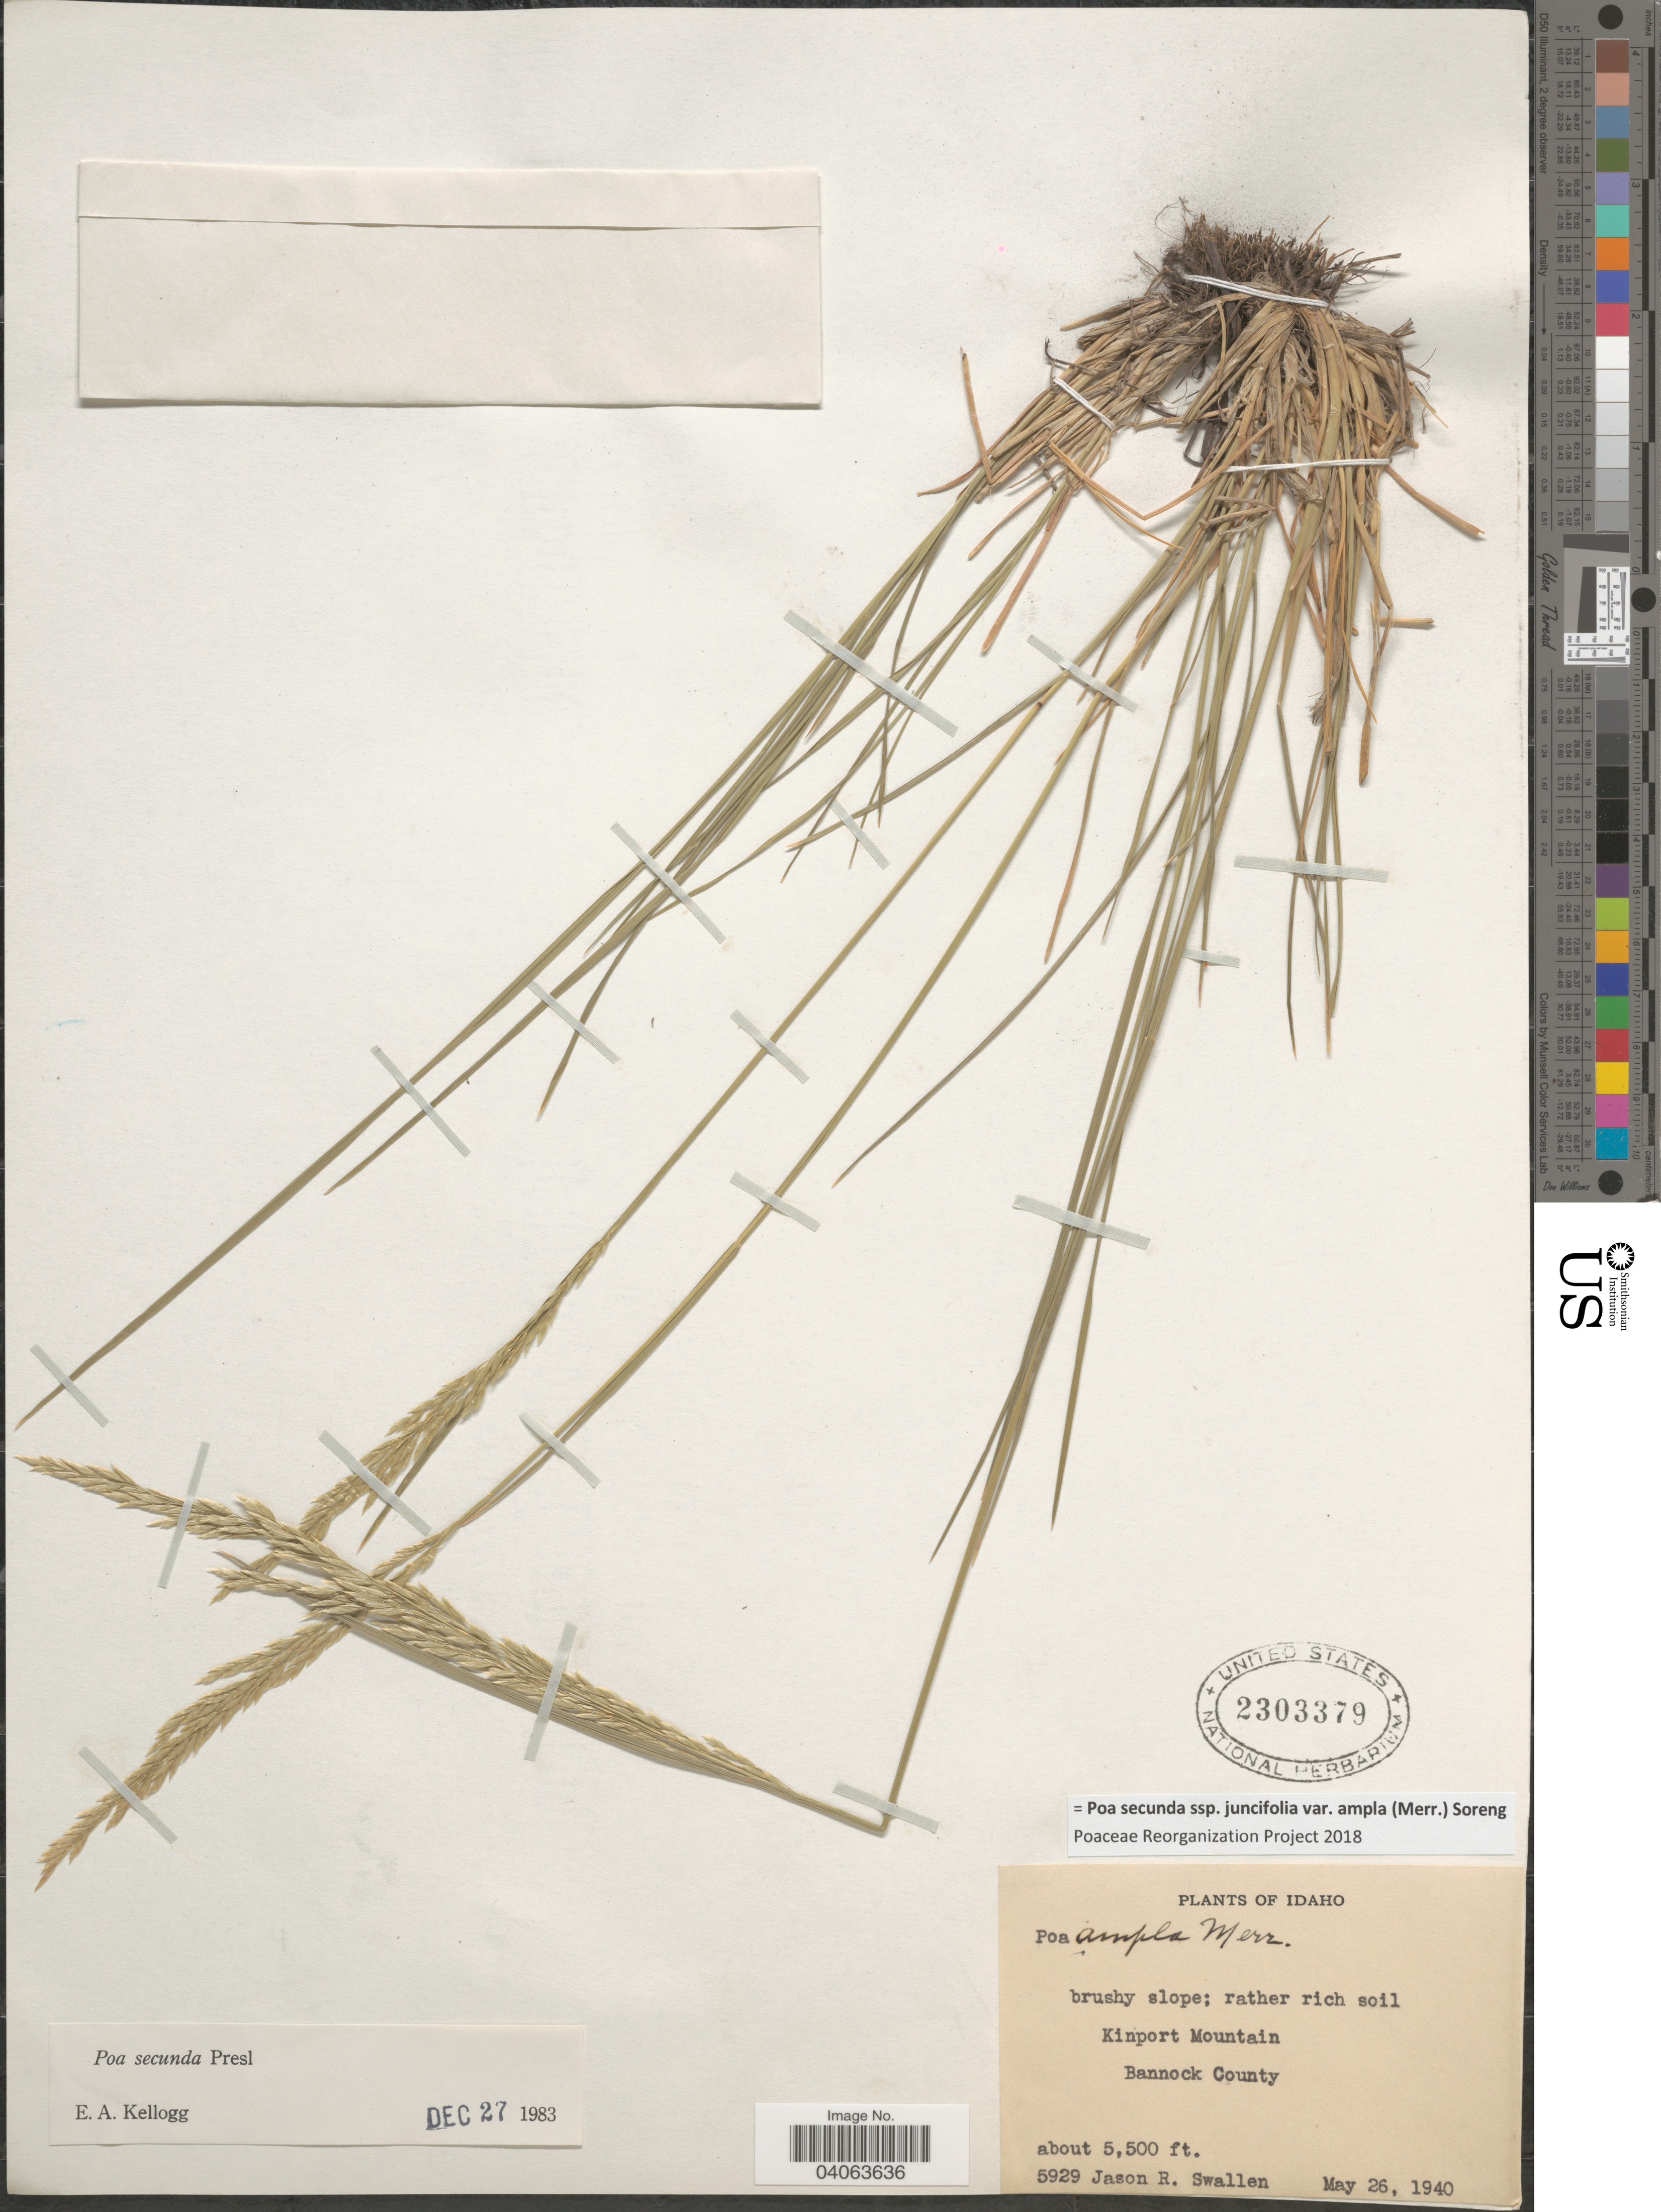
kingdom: Plantae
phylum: Tracheophyta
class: Liliopsida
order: Poales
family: Poaceae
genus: Poa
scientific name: Poa secunda subsp. juncifolia var. ampla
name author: (Merr.) Soreng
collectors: J. R. Swallen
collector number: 5929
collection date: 1940-05-26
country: United States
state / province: Idaho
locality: Kinport Mountain, Bannock County.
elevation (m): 1676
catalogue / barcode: US 2303379